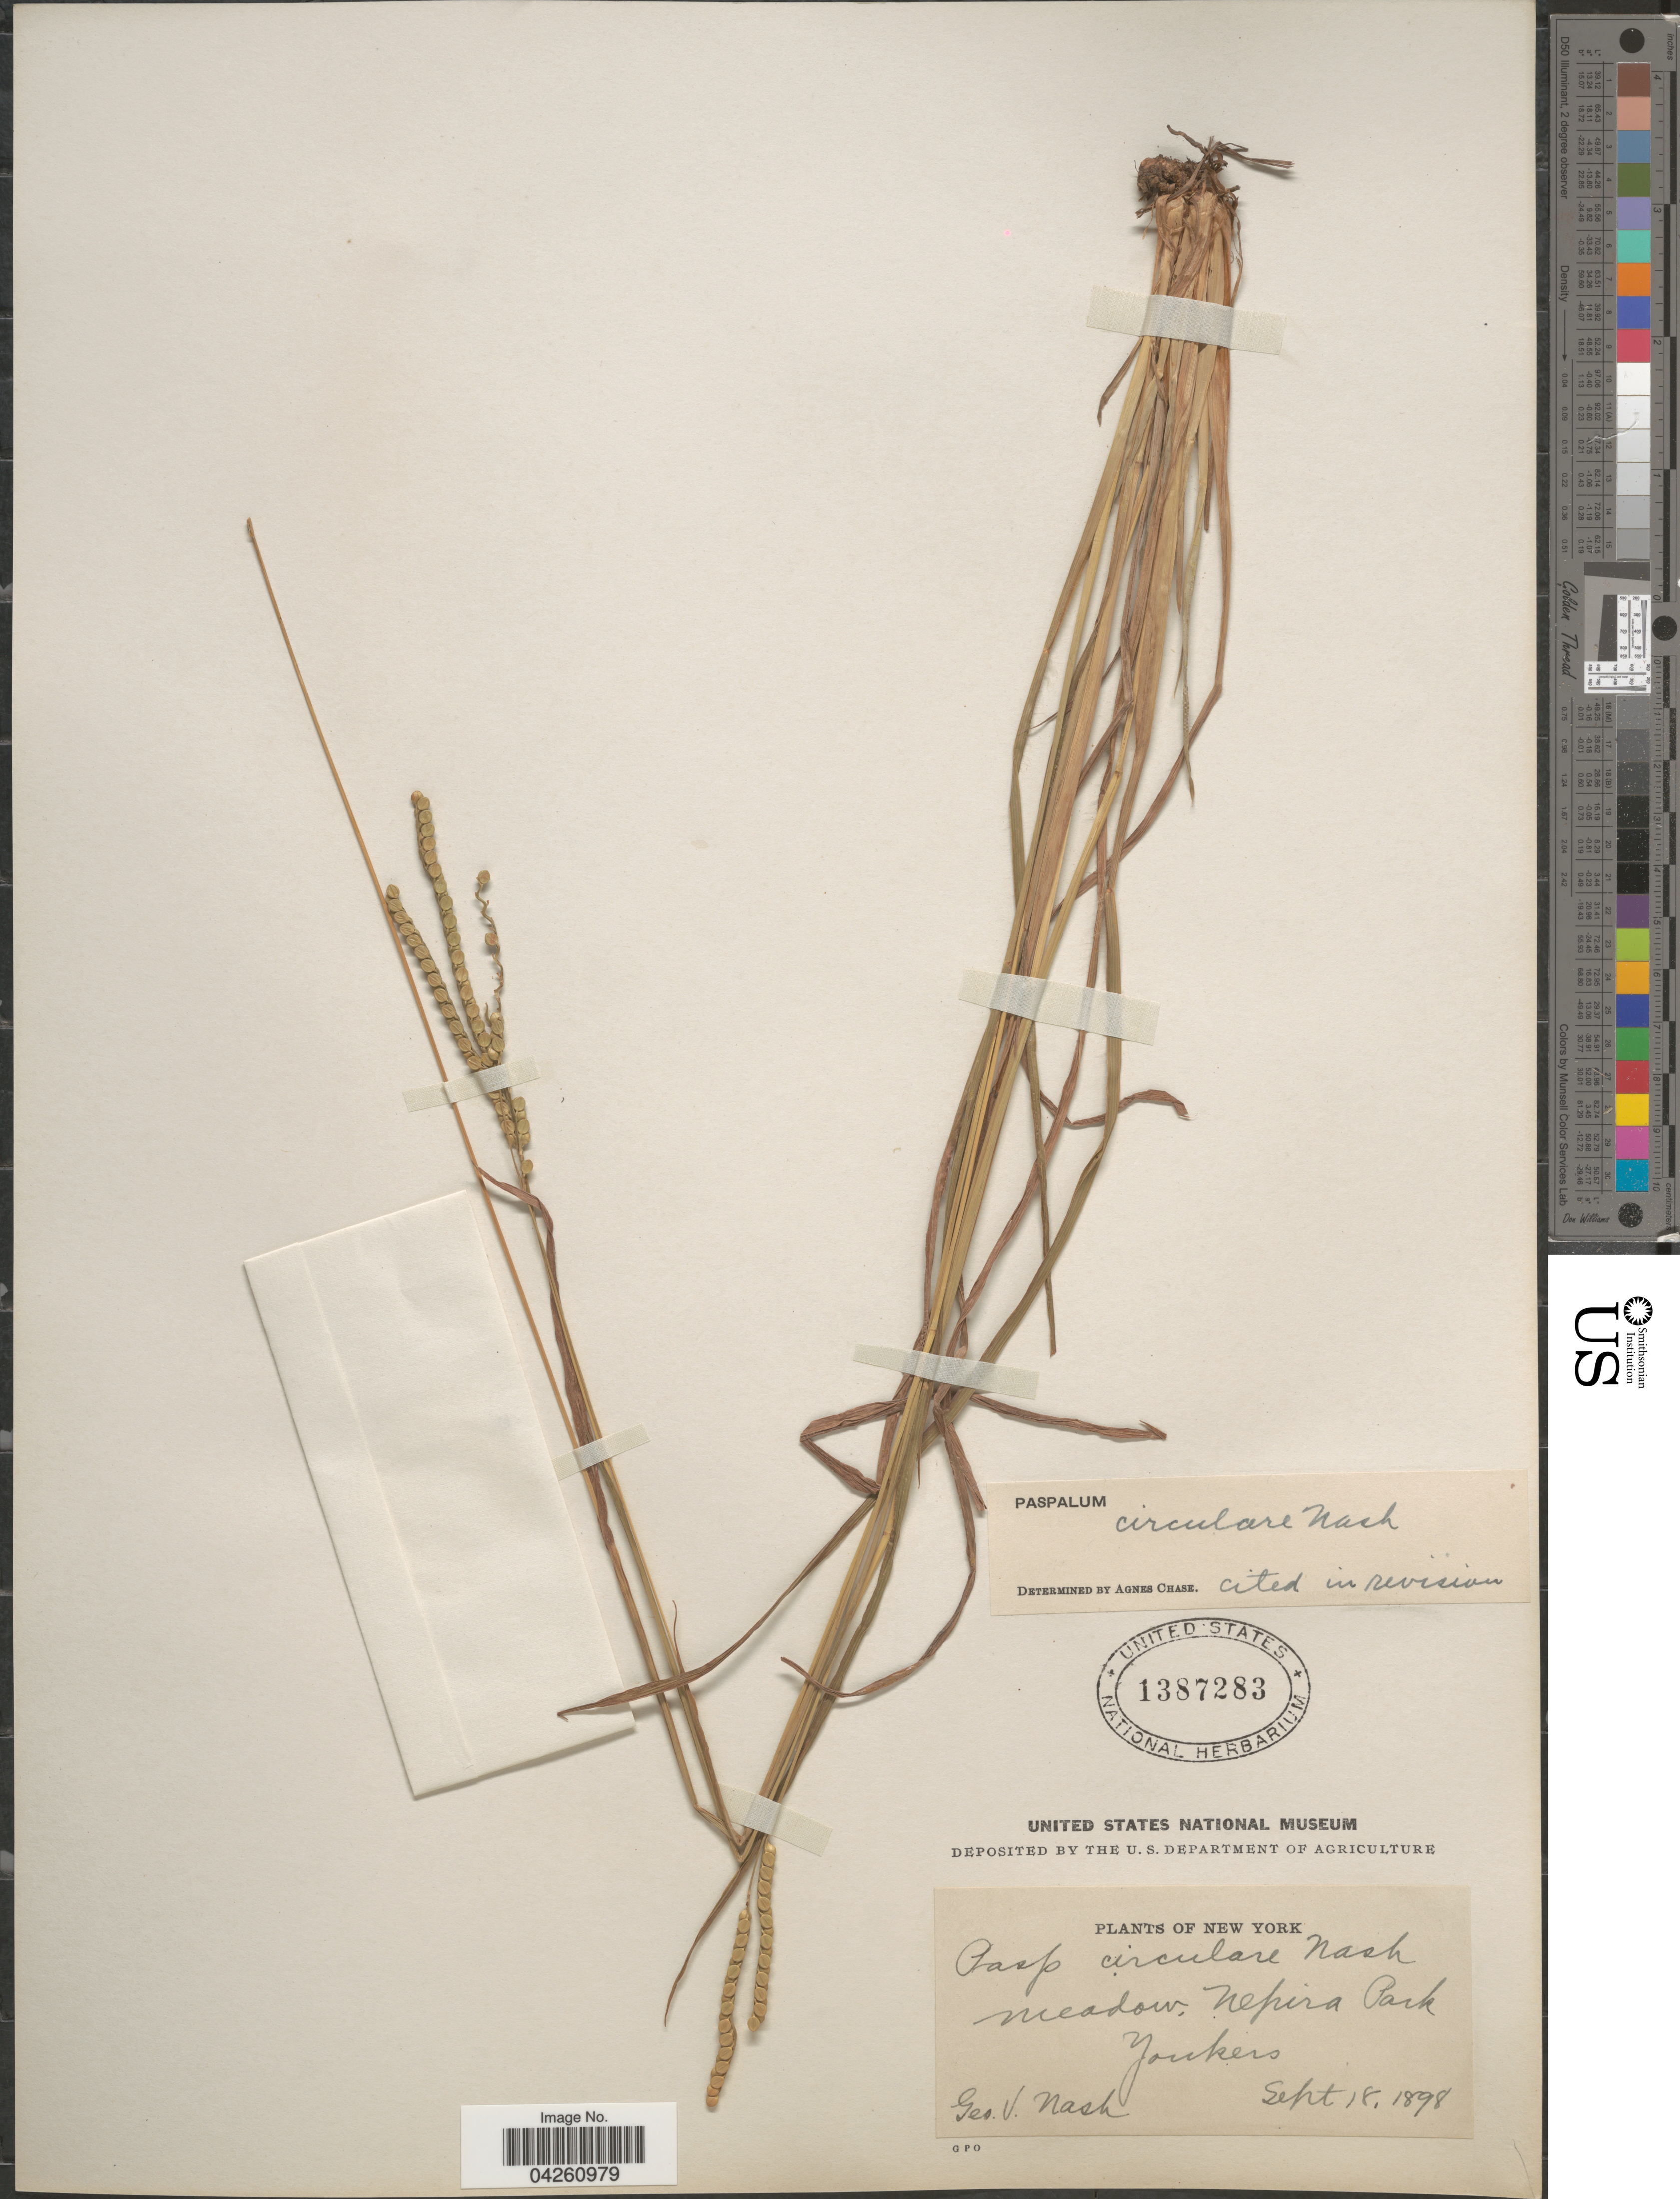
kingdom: Plantae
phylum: Tracheophyta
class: Liliopsida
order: Poales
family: Poaceae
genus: Paspalum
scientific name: Paspalum circulare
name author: Nash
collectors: G. V. Nash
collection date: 1898-09-18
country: United States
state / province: New York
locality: Meadow, Nepira Park. Yonkers.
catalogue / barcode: US 1387283